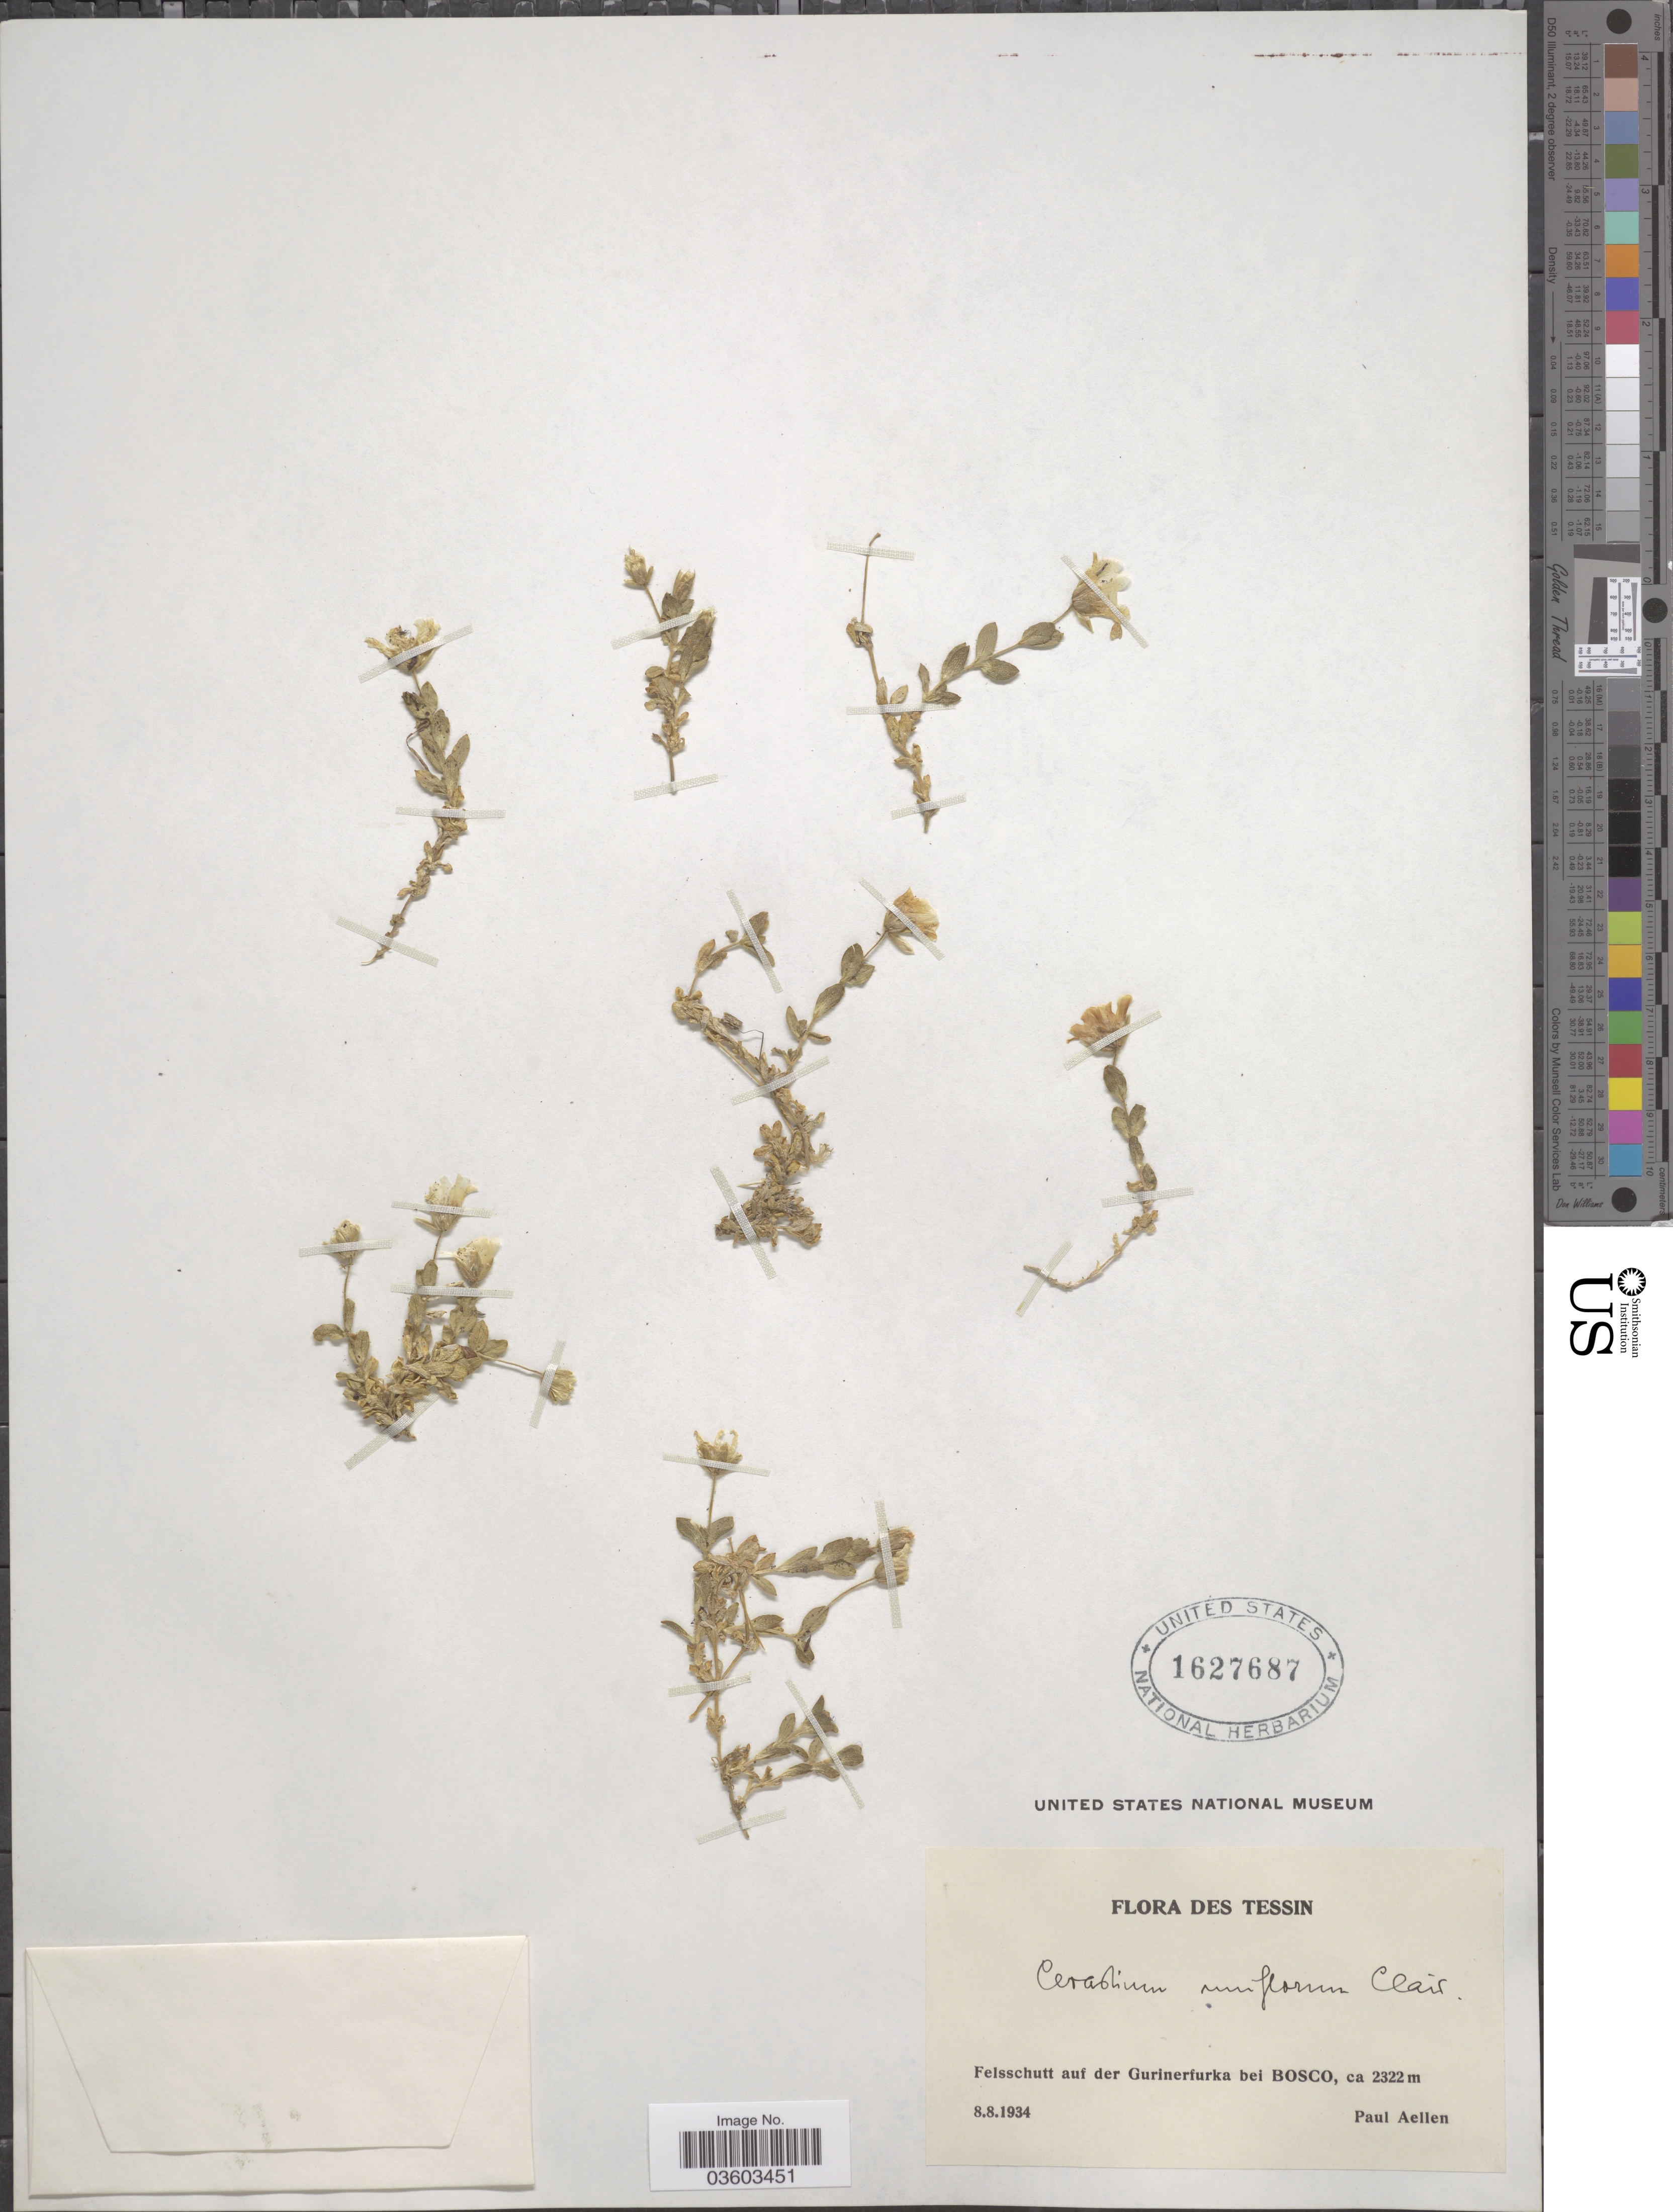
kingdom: Plantae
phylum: Tracheophyta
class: Magnoliopsida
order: Caryophyllales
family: Caryophyllaceae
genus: Cerastium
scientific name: Cerastium uniflorum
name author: Clairv.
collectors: P. Aellen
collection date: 1934-08-08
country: Switzerland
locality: Tessin. Felsschutt auf der Gurinerfurka bei Bosco.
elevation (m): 2322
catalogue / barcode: US 1627687